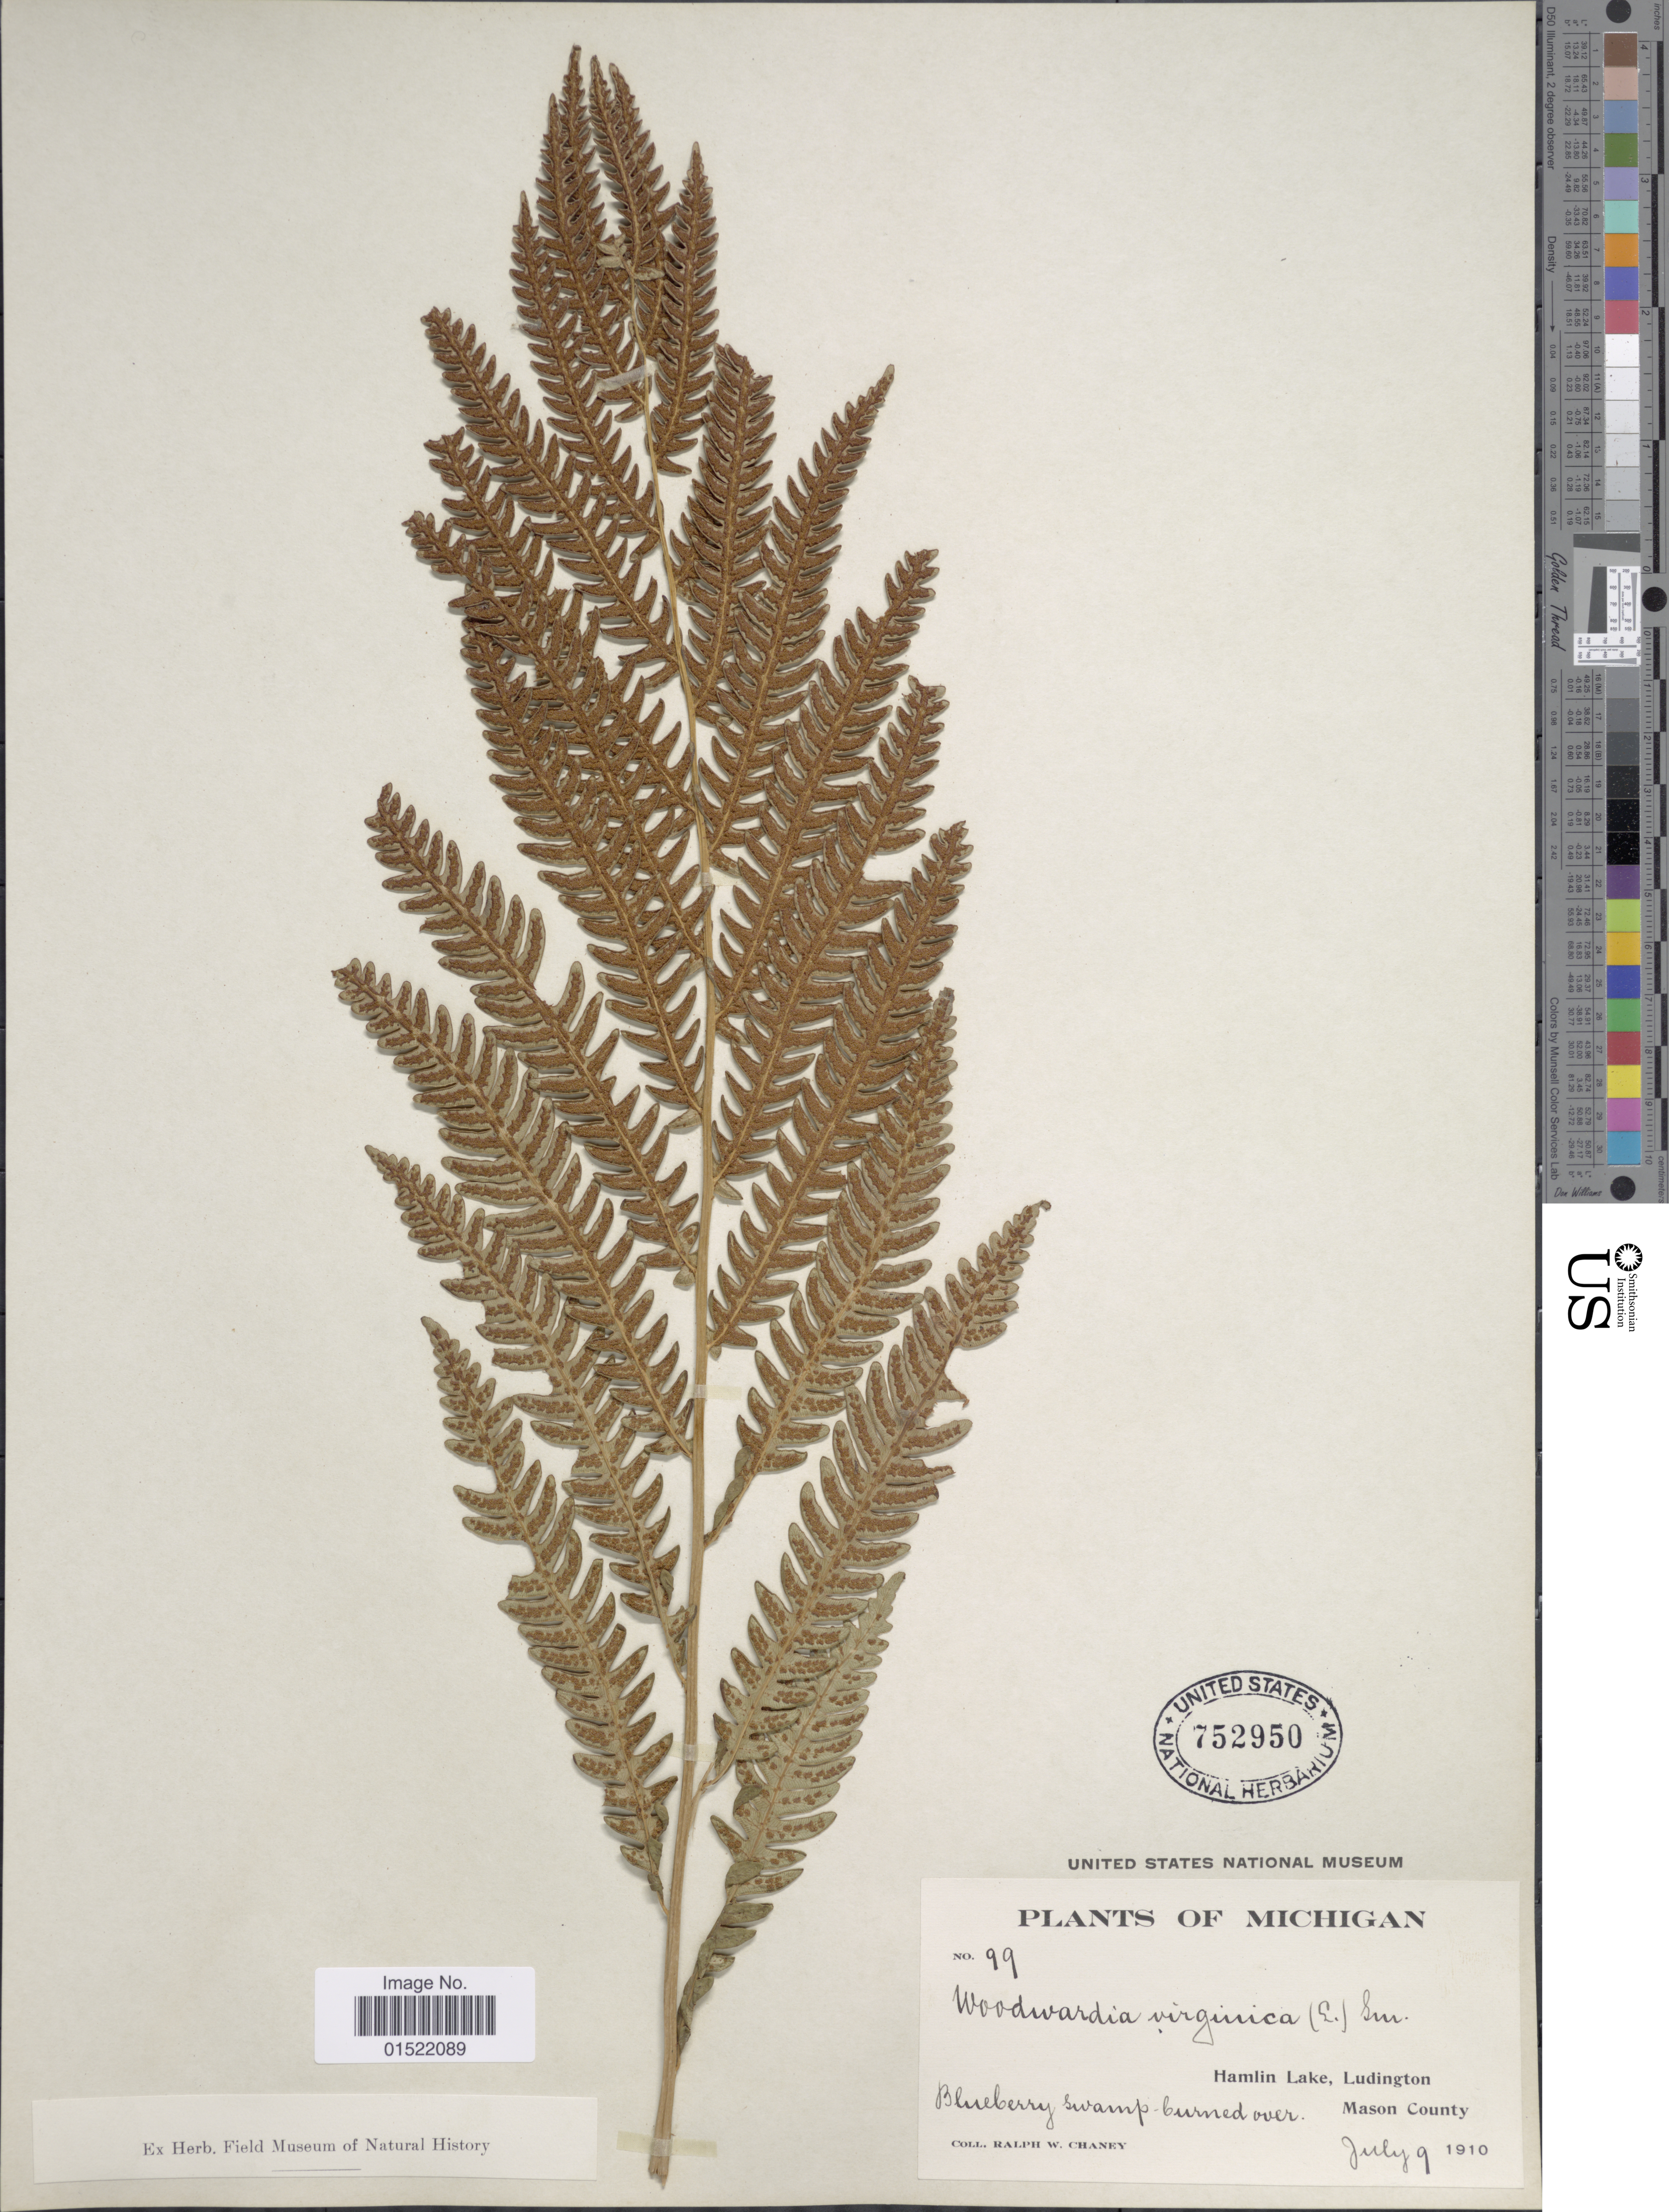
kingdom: Plantae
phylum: Tracheophyta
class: Polypodiopsida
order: Polypodiales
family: Blechnaceae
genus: Woodwardia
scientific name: Woodwardia virginica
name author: (L.) R.M. Sm.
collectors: R. Chaney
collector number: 99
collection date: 1910-07-09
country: United States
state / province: Michigan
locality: Hamlin Lake, Ludington, Mason County, Blueberry swamp burned over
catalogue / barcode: US 752950